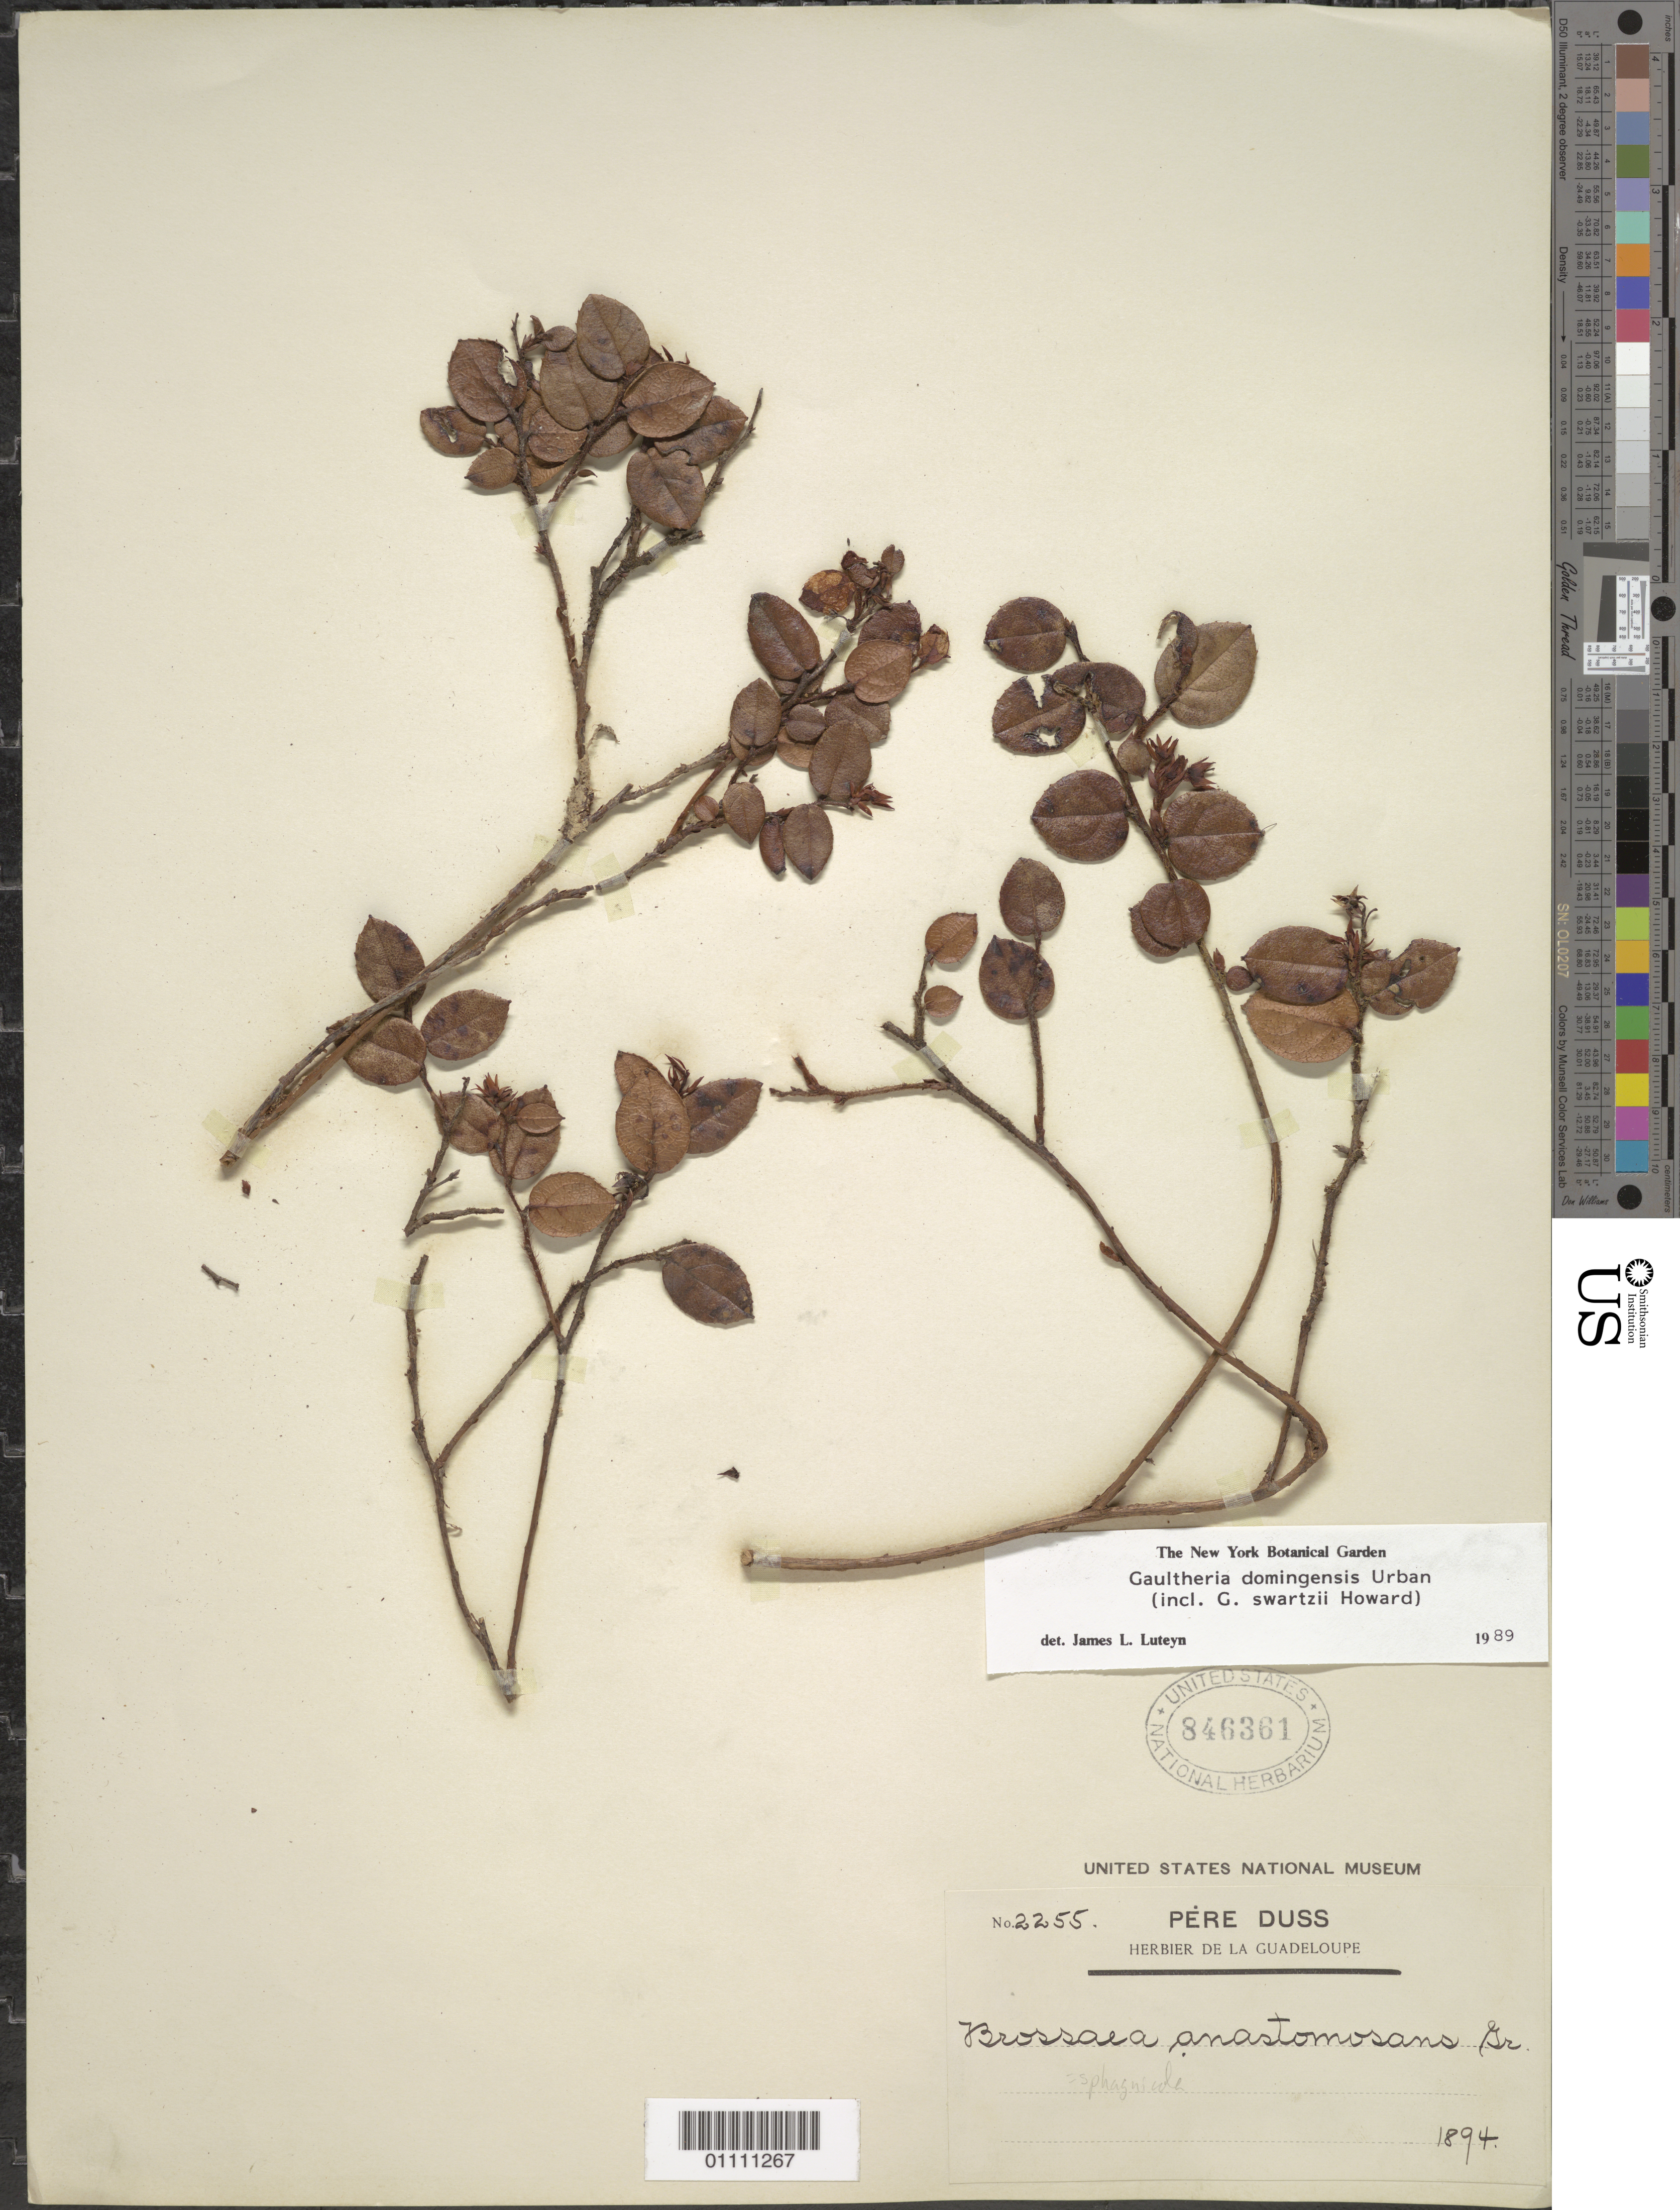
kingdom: Plantae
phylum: Tracheophyta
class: Magnoliopsida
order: Ericales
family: Ericaceae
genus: Gaultheria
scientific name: Gaultheria domingensis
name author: Urb.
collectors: Père Duss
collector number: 2255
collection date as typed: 1894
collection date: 1894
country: Guadeloupe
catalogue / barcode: US 846361